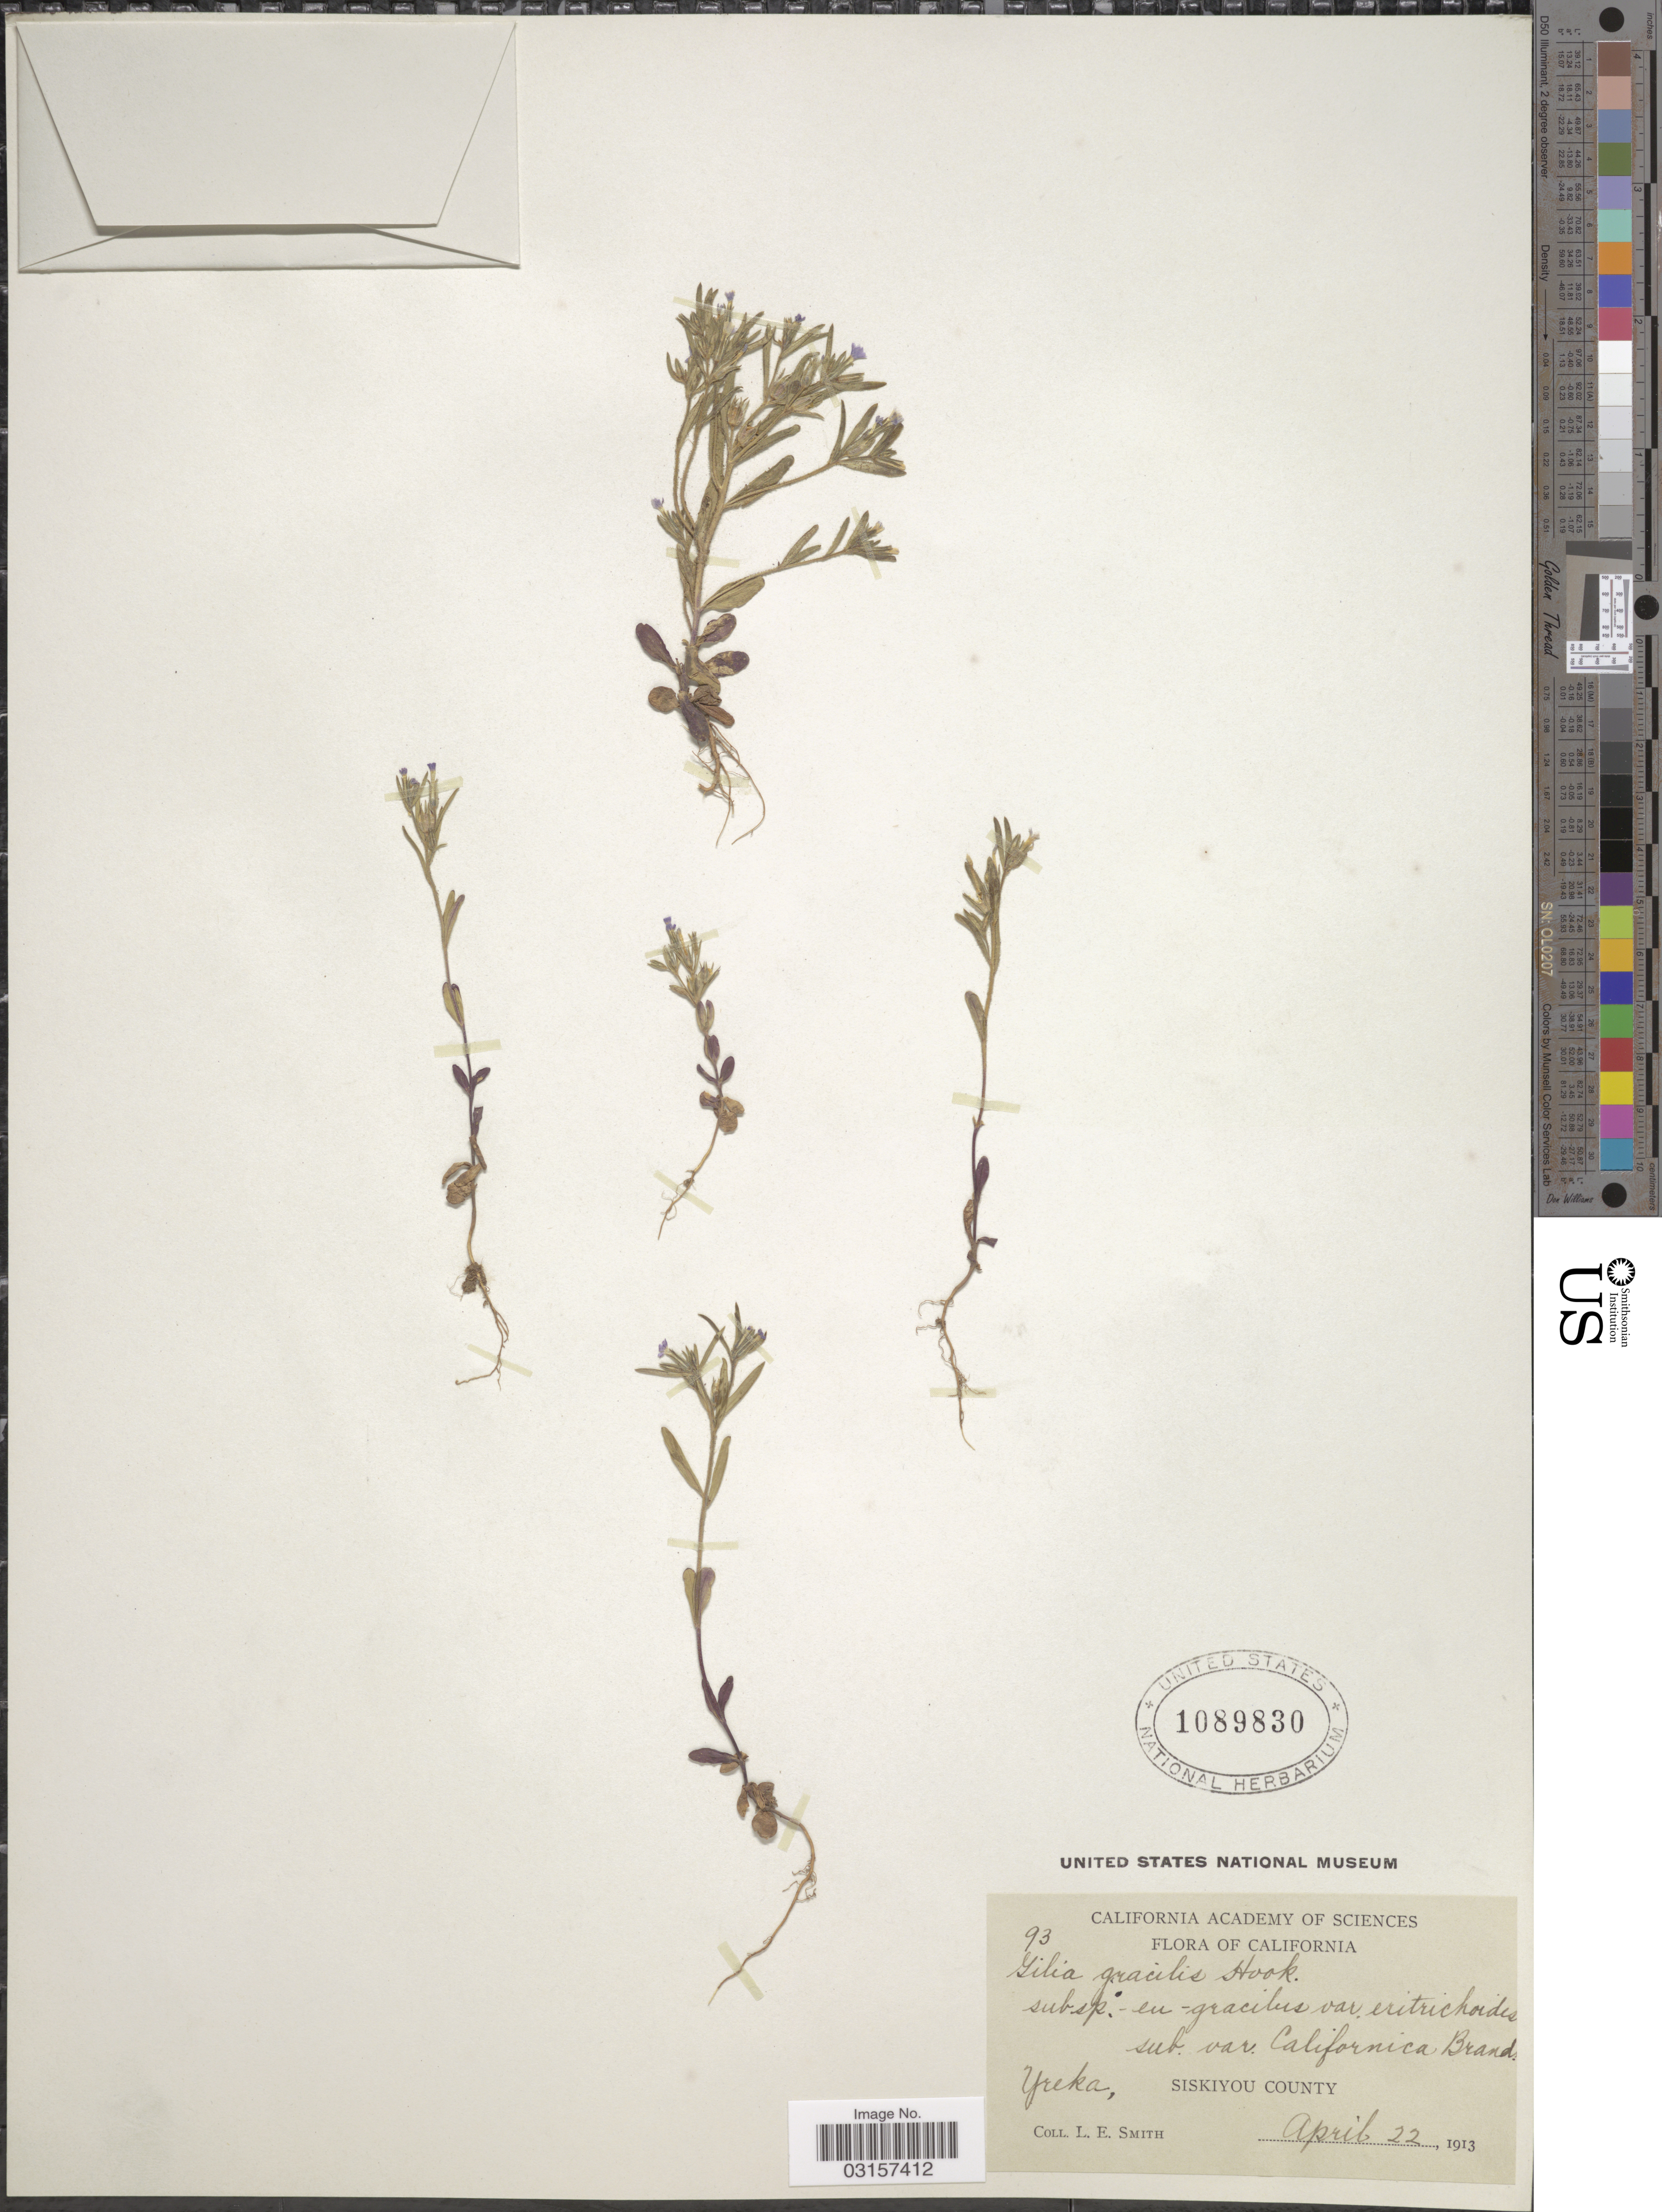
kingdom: Plantae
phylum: Tracheophyta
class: Magnoliopsida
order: Ericales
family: Polemoniaceae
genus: Microsteris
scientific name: Microsteris gracilis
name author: (Hook.) Greene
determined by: (US) Smithsonian Institution - National Museum of Natural History - Department of Botany (UNITED STATES)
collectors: L. E. Smith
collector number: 93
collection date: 1913-04-22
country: United States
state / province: California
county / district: Siskiyou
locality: Yreka, Siskiyou County.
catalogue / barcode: US 1089830